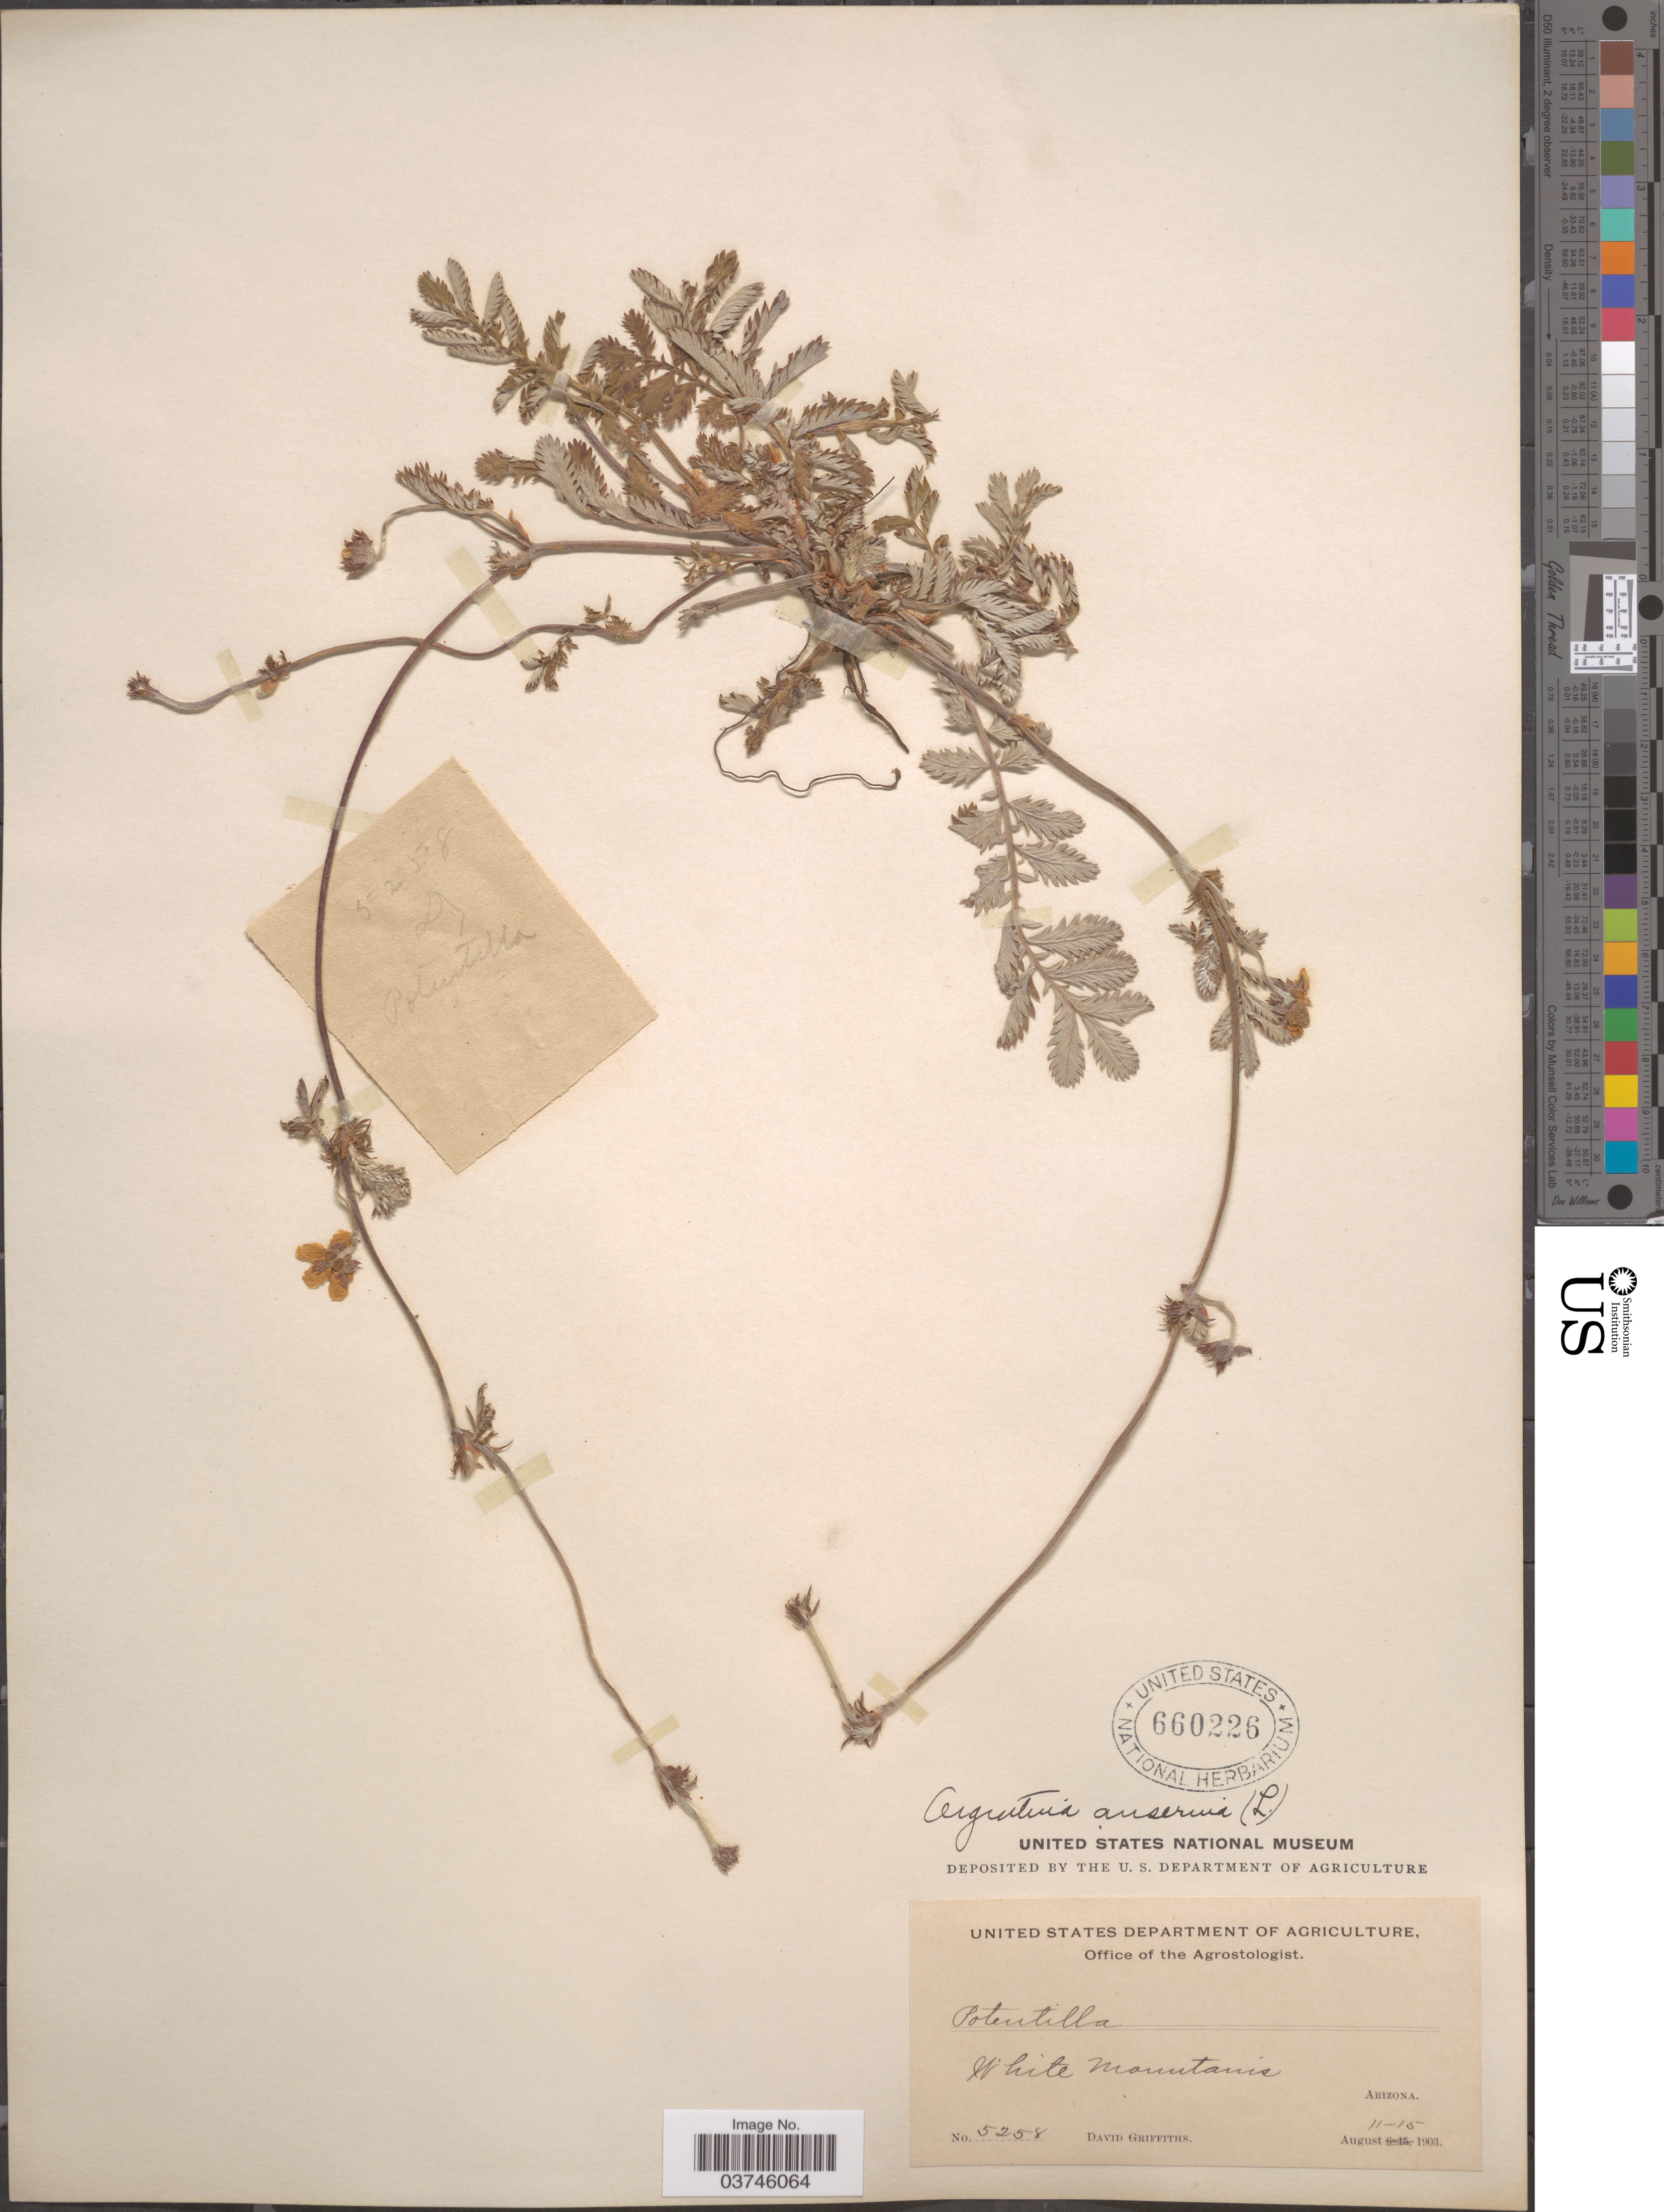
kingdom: Plantae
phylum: Tracheophyta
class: Magnoliopsida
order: Rosales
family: Rosaceae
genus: Argentina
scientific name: Argentina anserina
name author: (L.) Rydb.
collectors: D. Griffiths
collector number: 5258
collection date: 1903-08-11/1903-08-15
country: United States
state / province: Arizona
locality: White Mountains.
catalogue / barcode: US 660226